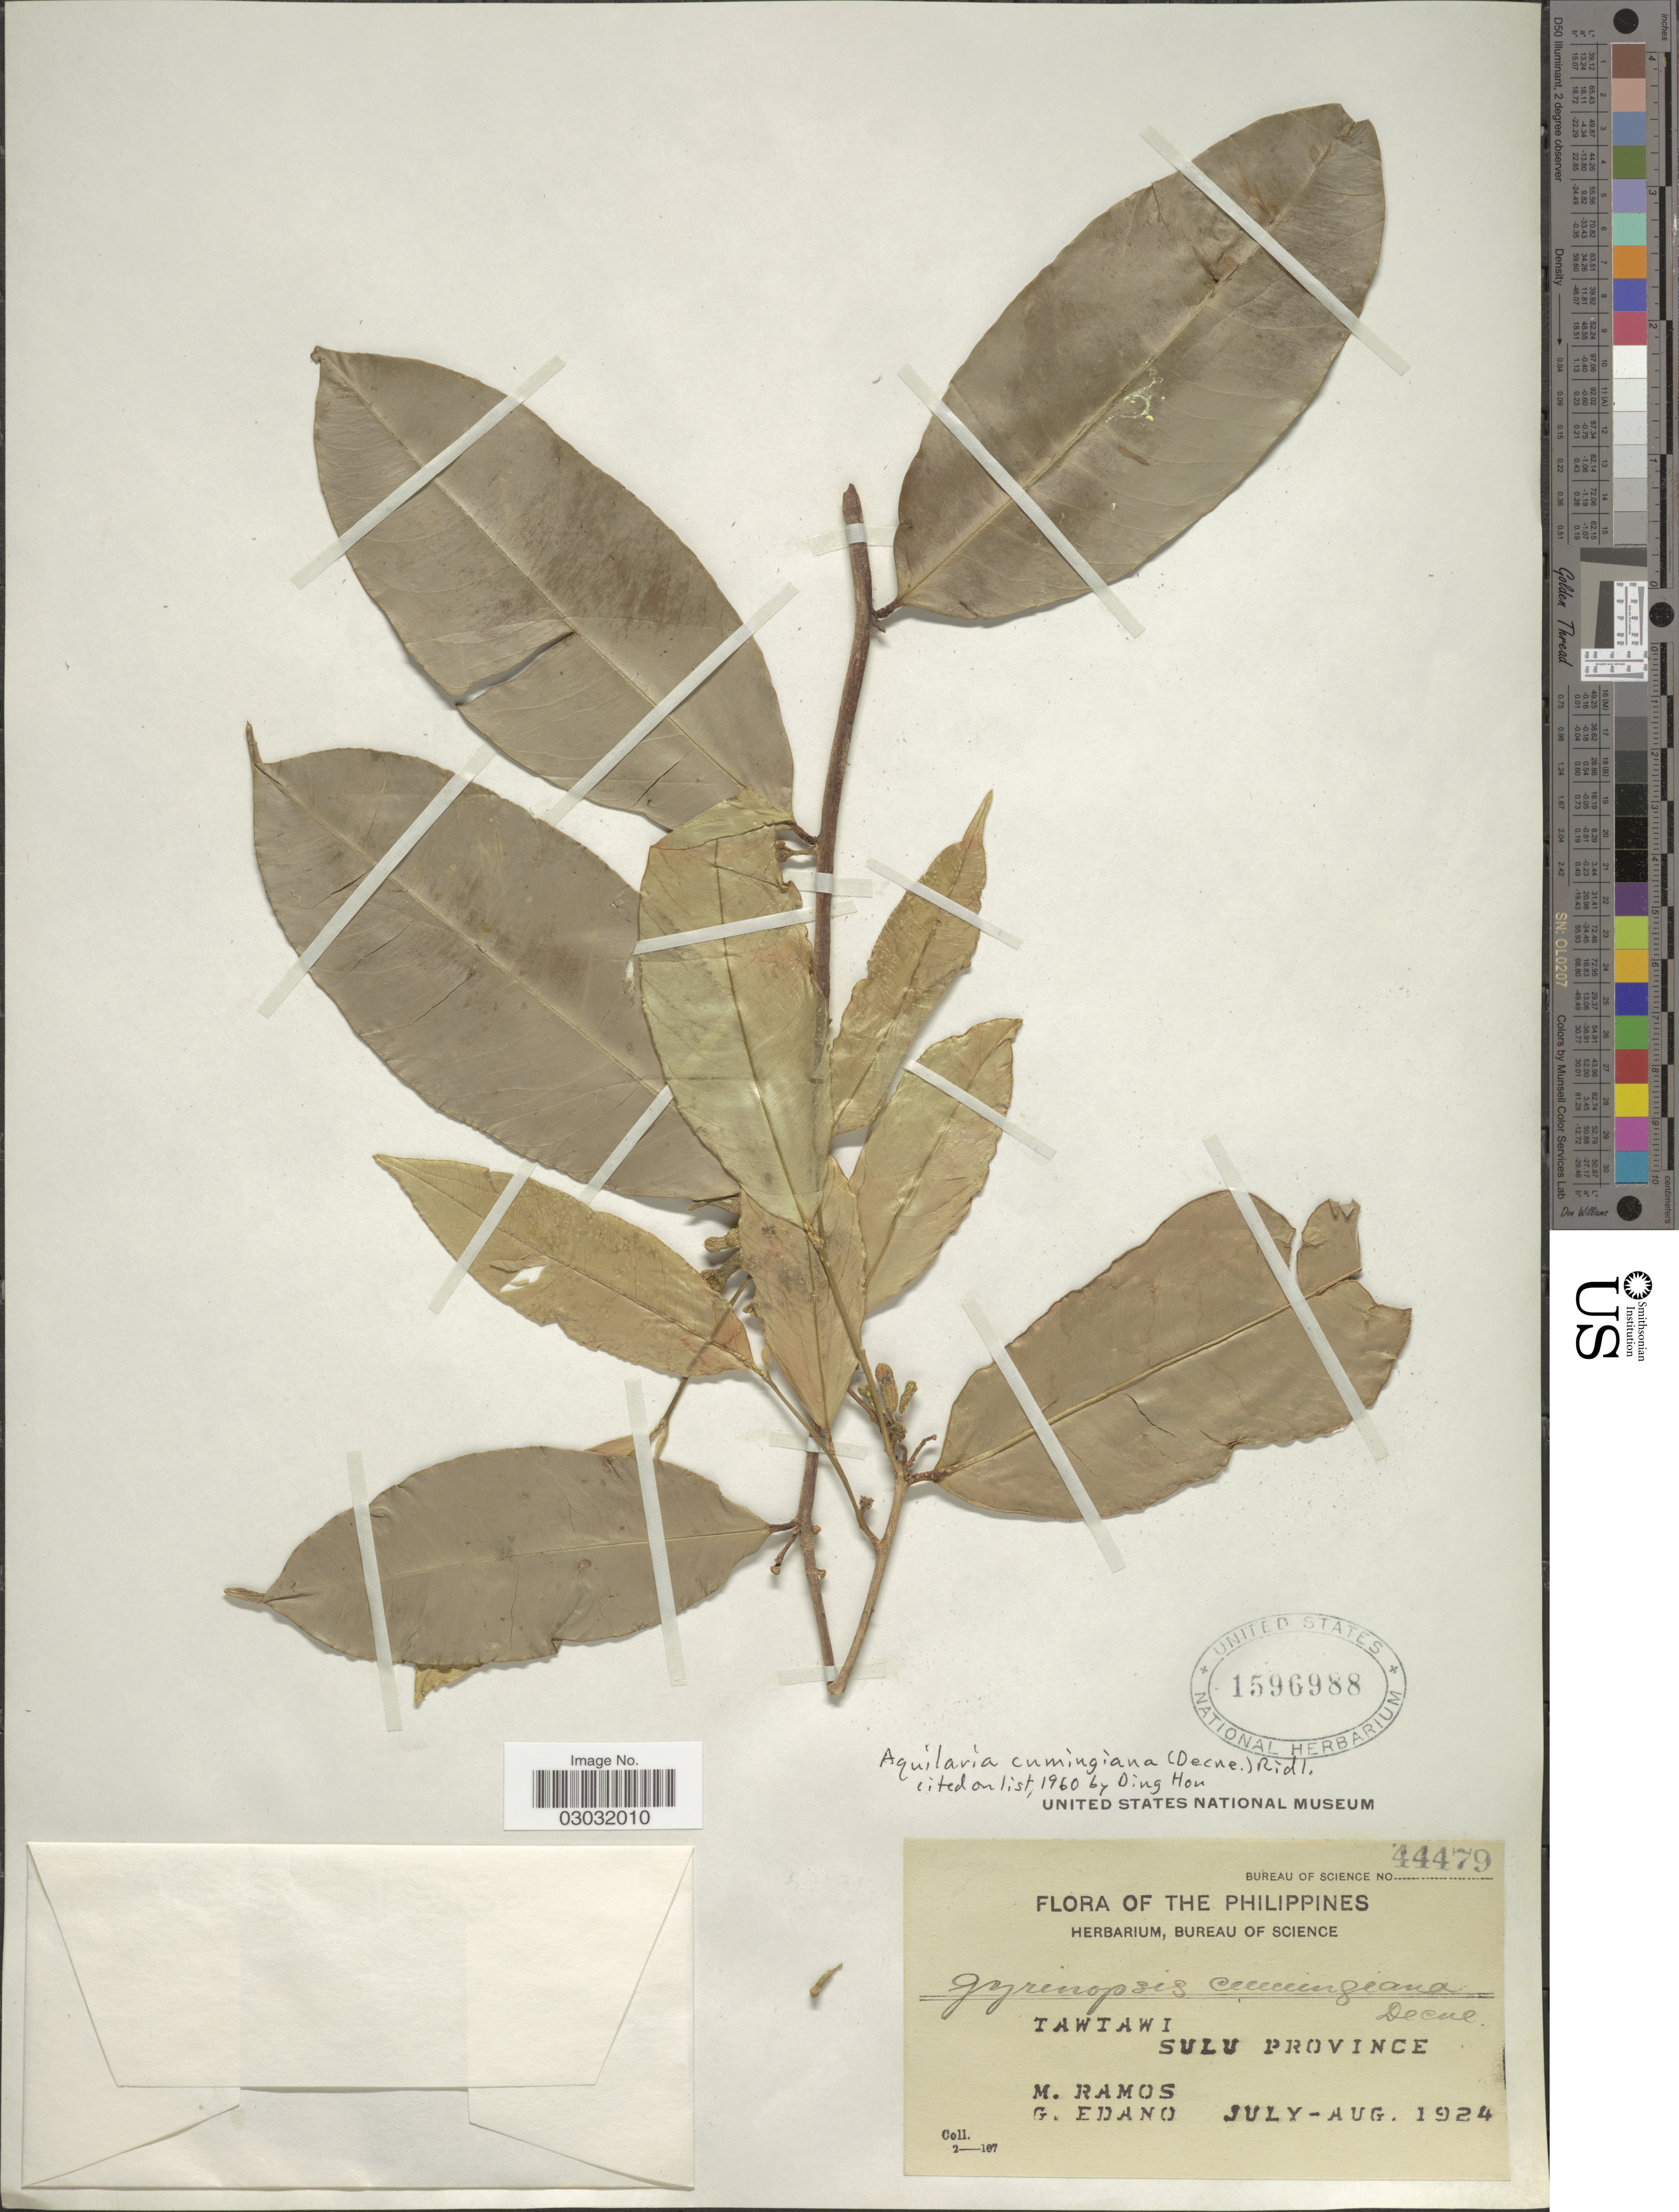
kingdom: Plantae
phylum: Tracheophyta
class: Magnoliopsida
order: Malvales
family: Thymelaeaceae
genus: Aquilaria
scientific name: Aquilaria cumingiana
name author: (Decne.) Ridl.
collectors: M. Ramos & G. Edaño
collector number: Bureau of Science 44479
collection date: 1924-07/1924-08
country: Philippines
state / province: Muslim Mindanao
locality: Tawtawi, Sulu Province.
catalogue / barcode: US 1596988